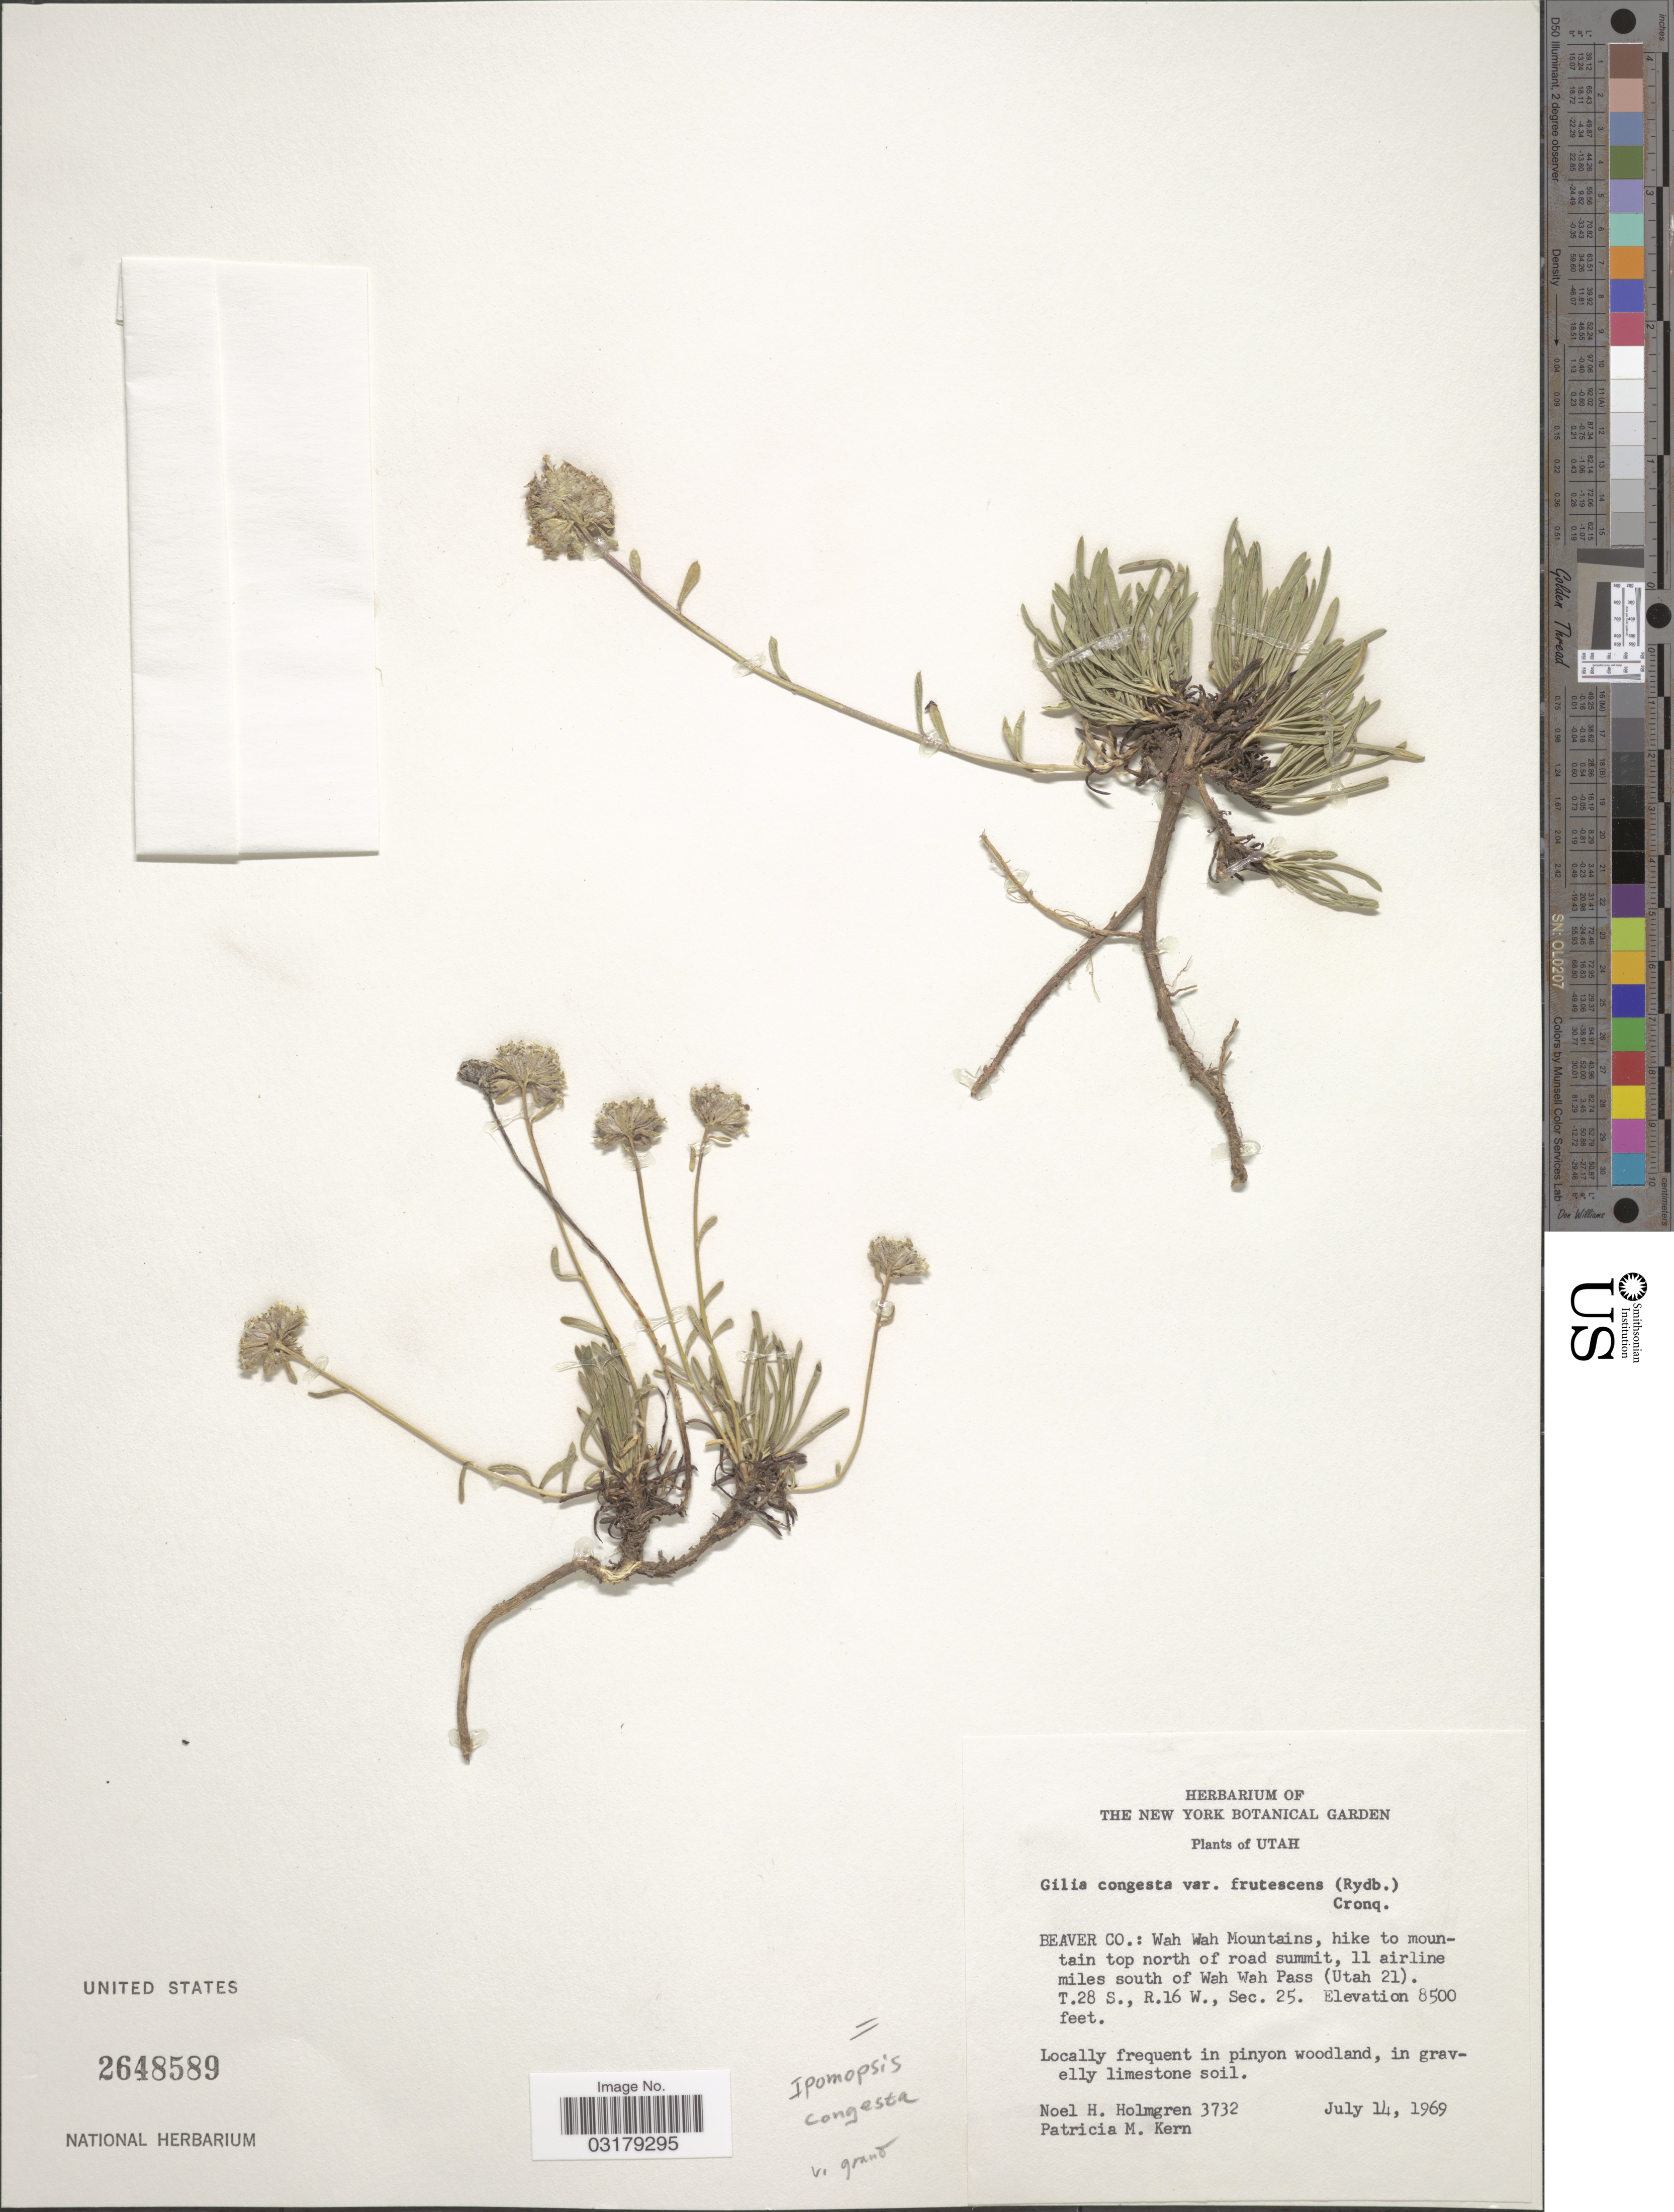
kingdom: Plantae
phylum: Tracheophyta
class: Magnoliopsida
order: Ericales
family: Polemoniaceae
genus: Ipomopsis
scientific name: Ipomopsis congesta subsp. frutescens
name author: (Rydb.) A.G. Day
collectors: N. H. Holmgren & P. M. Kern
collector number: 3732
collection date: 1969-07-14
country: United States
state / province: Utah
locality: Beaver Co.: Wah Wah Mountains, hike to mountain top north of road summit, 11 airline miles south of Wah Wah Pass (Utah 21). T.28 S., R.16 W., Sec. 25.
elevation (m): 2591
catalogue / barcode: US 2648589